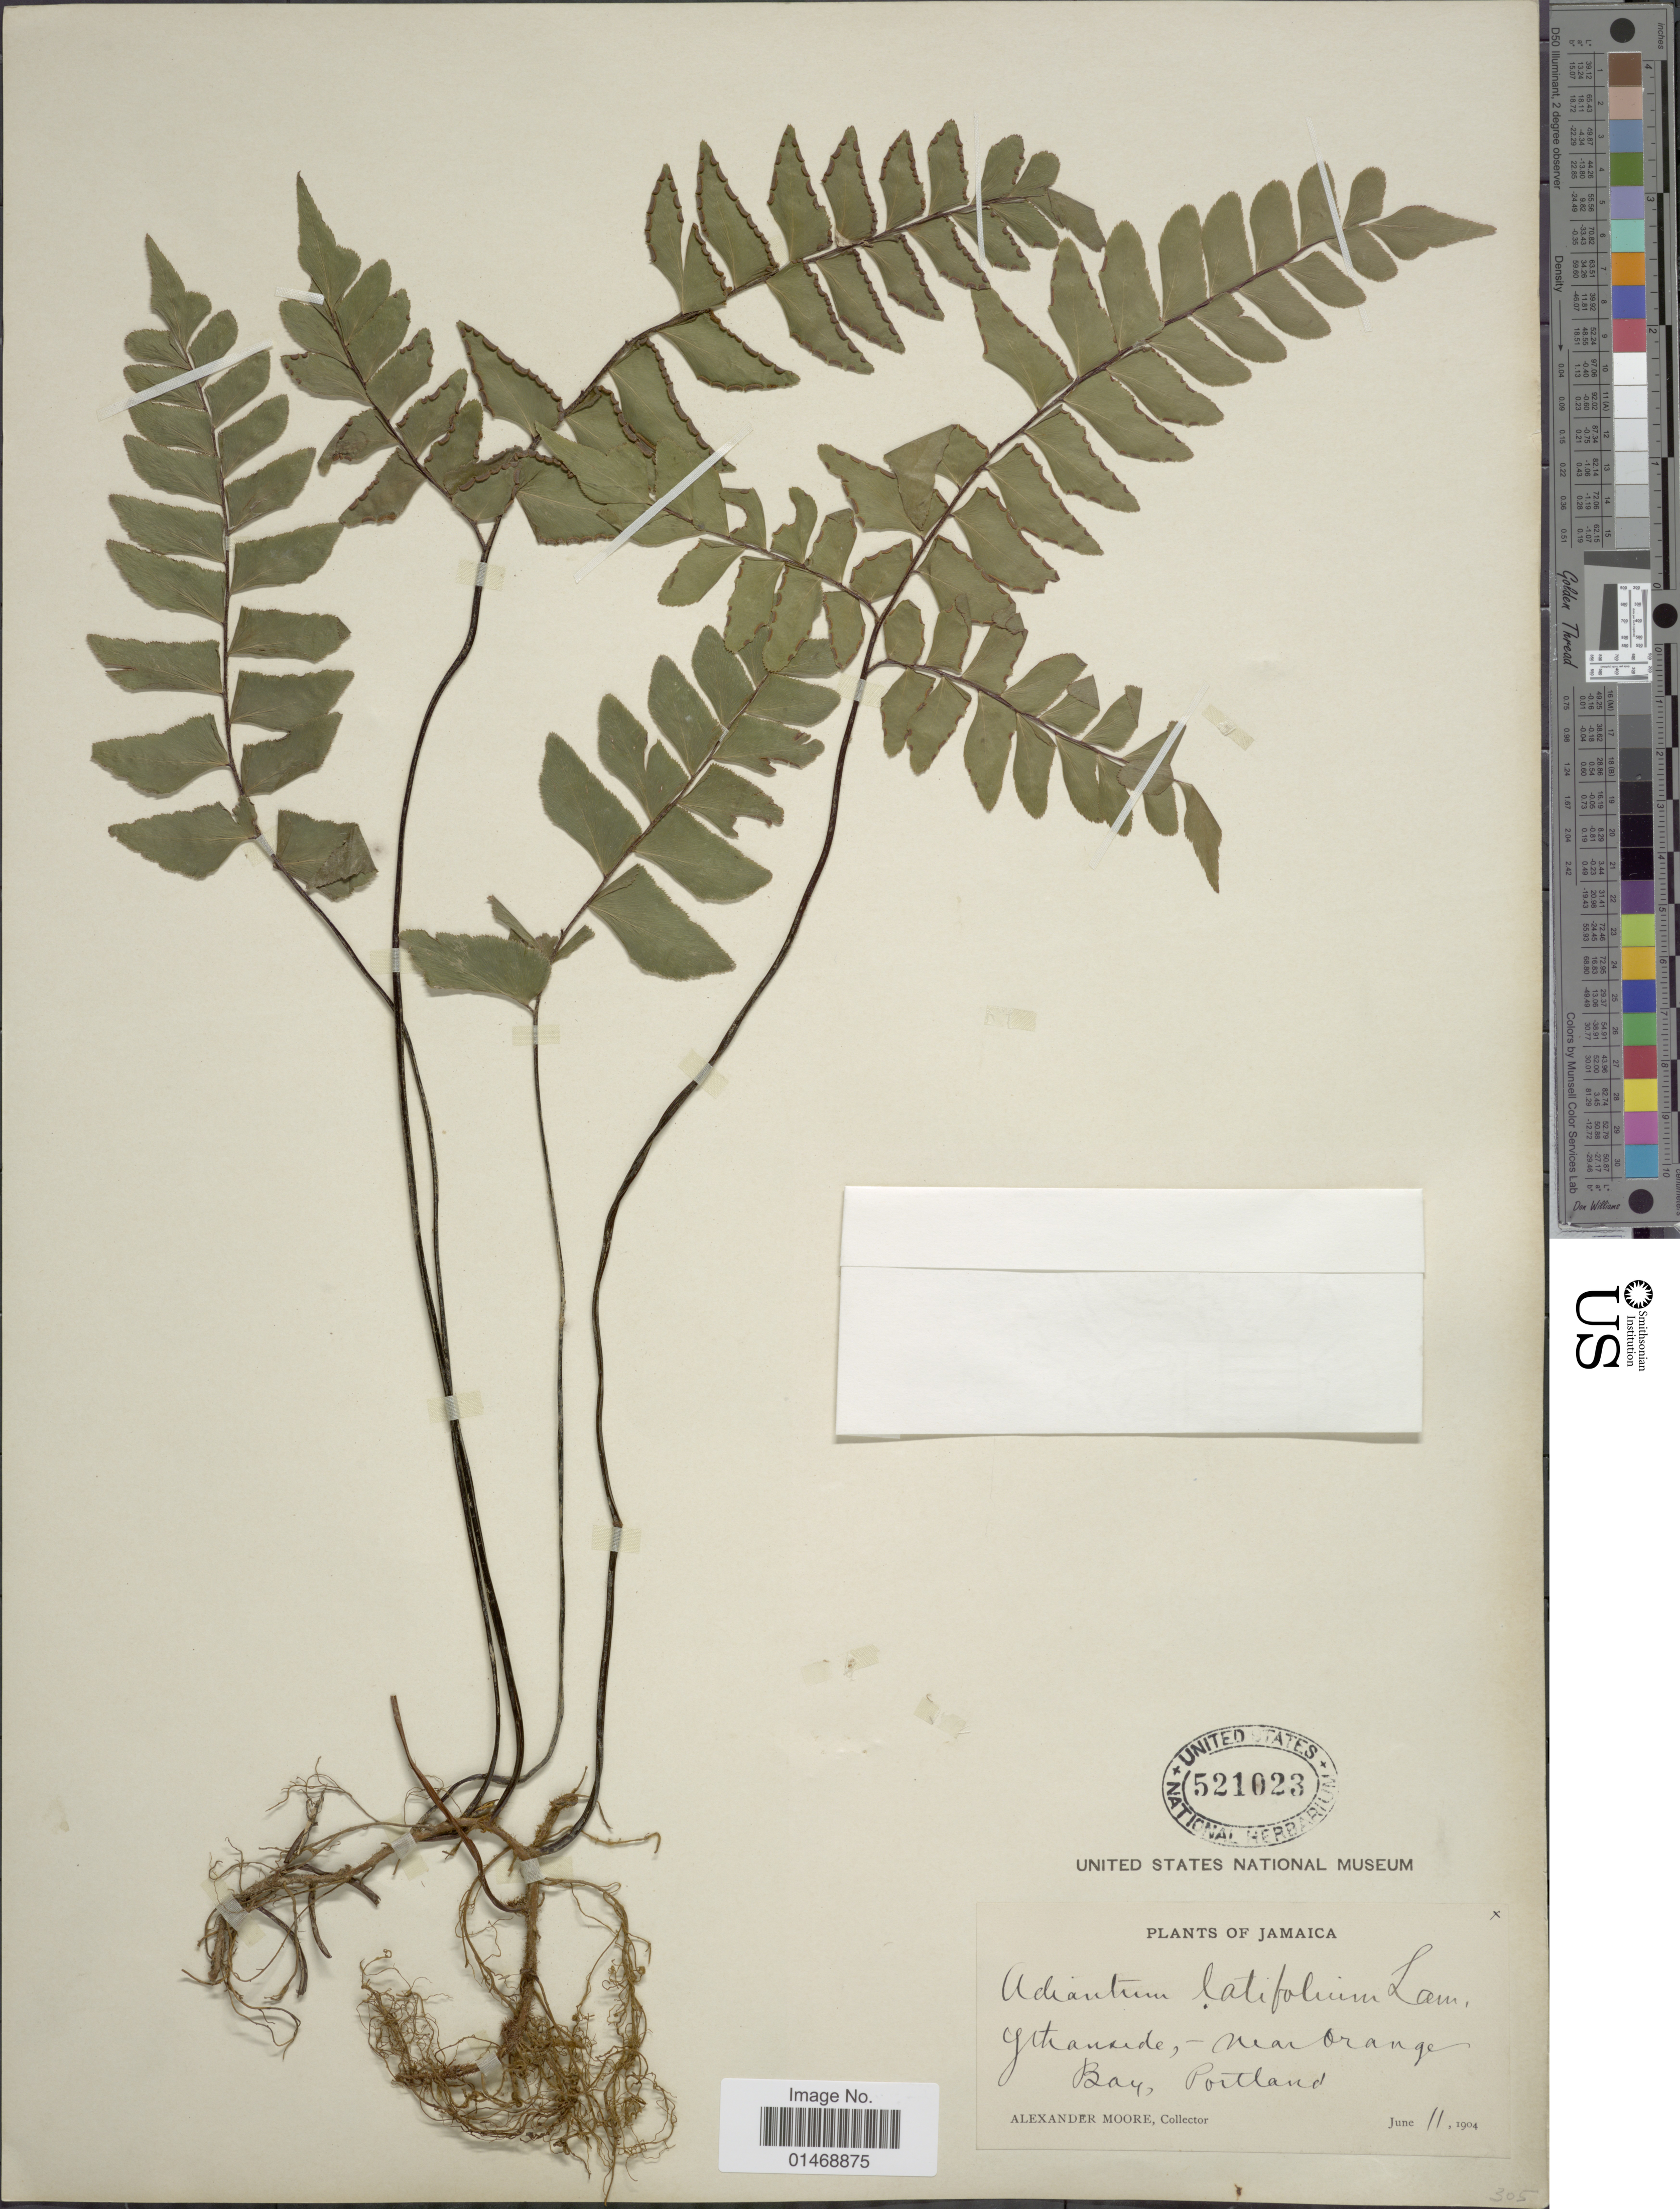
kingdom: Plantae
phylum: Tracheophyta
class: Polypodiopsida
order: Polypodiales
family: Pteridaceae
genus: Adiantum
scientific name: Adiantum latifolium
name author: Lam.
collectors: A. Moore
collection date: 1904-06-11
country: Jamaica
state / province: Portland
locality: Ythanside,- near Orange Bay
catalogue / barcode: US 521023